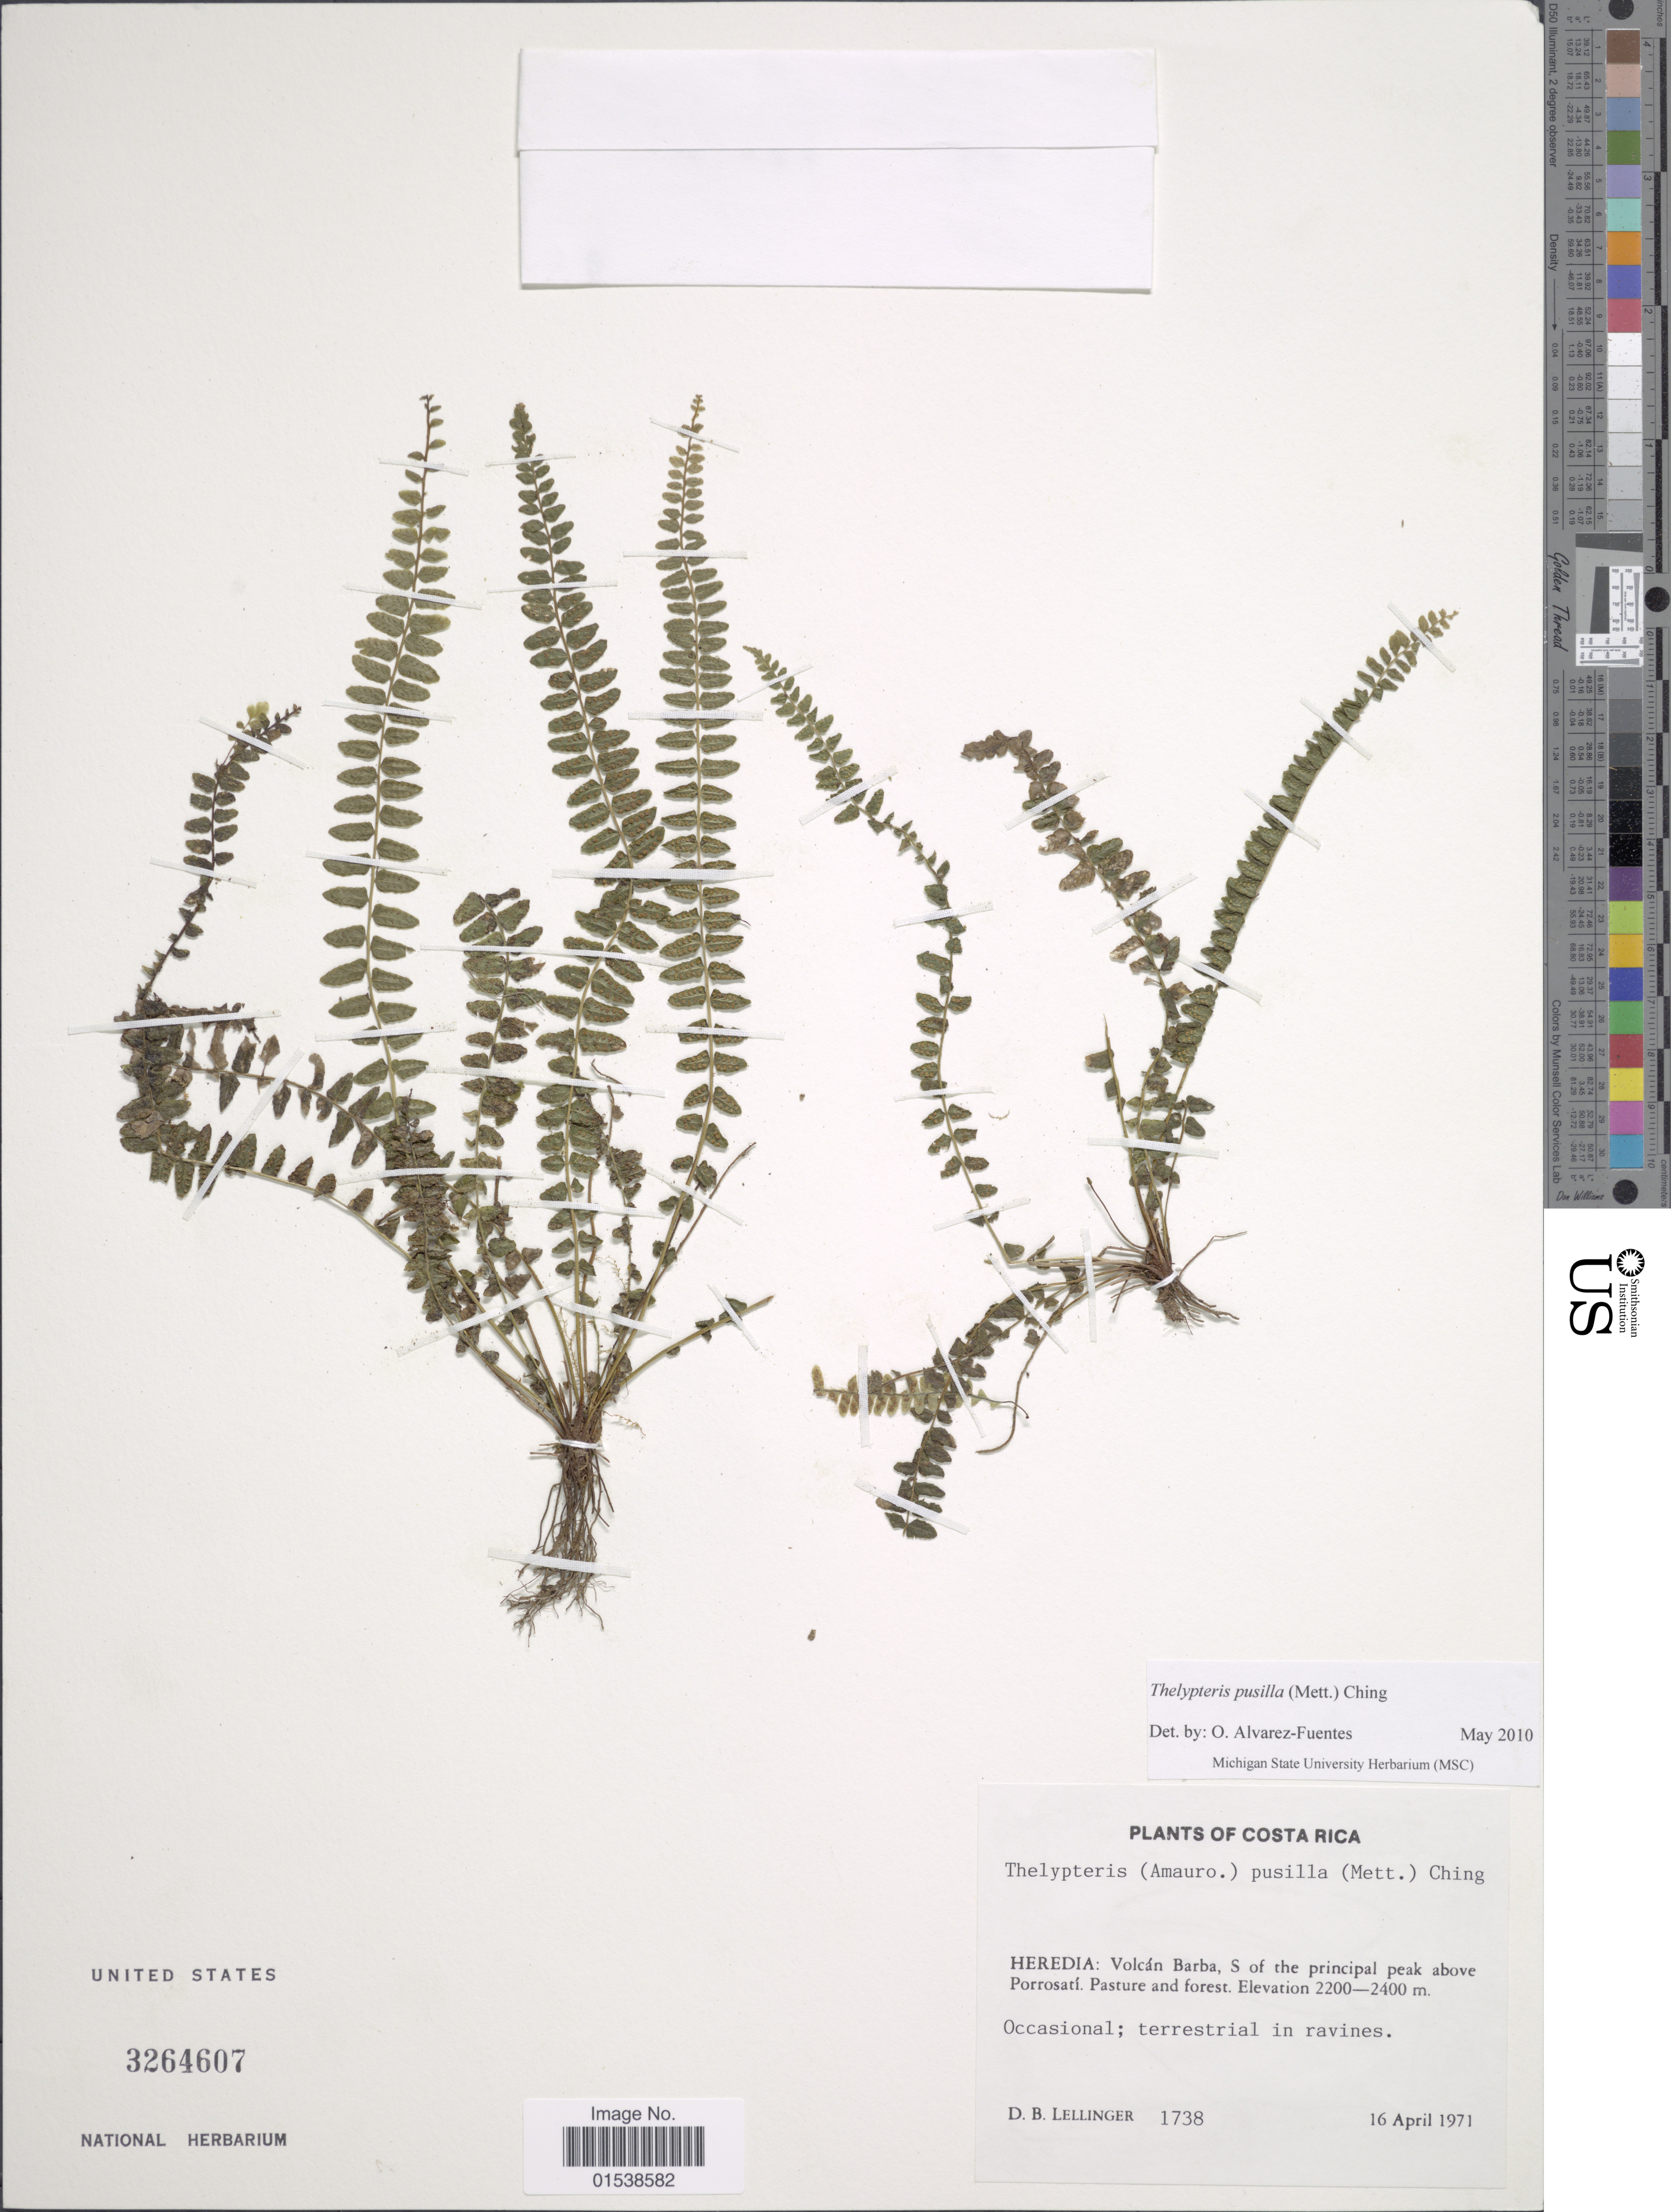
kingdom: Plantae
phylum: Tracheophyta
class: Polypodiopsida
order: Polypodiales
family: Thelypteridaceae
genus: Amauropelta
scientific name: Amauropelta pusilla (Mett.) comb. nov., ined 2015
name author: (Mett.)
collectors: D. B. Lellinger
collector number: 1738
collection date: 1971-04-16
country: Costa Rica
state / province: Heredia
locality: Heredia: Volcan Barba, S of the principal peak above Porrosati, pasture and forest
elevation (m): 2200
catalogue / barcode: US 3264607